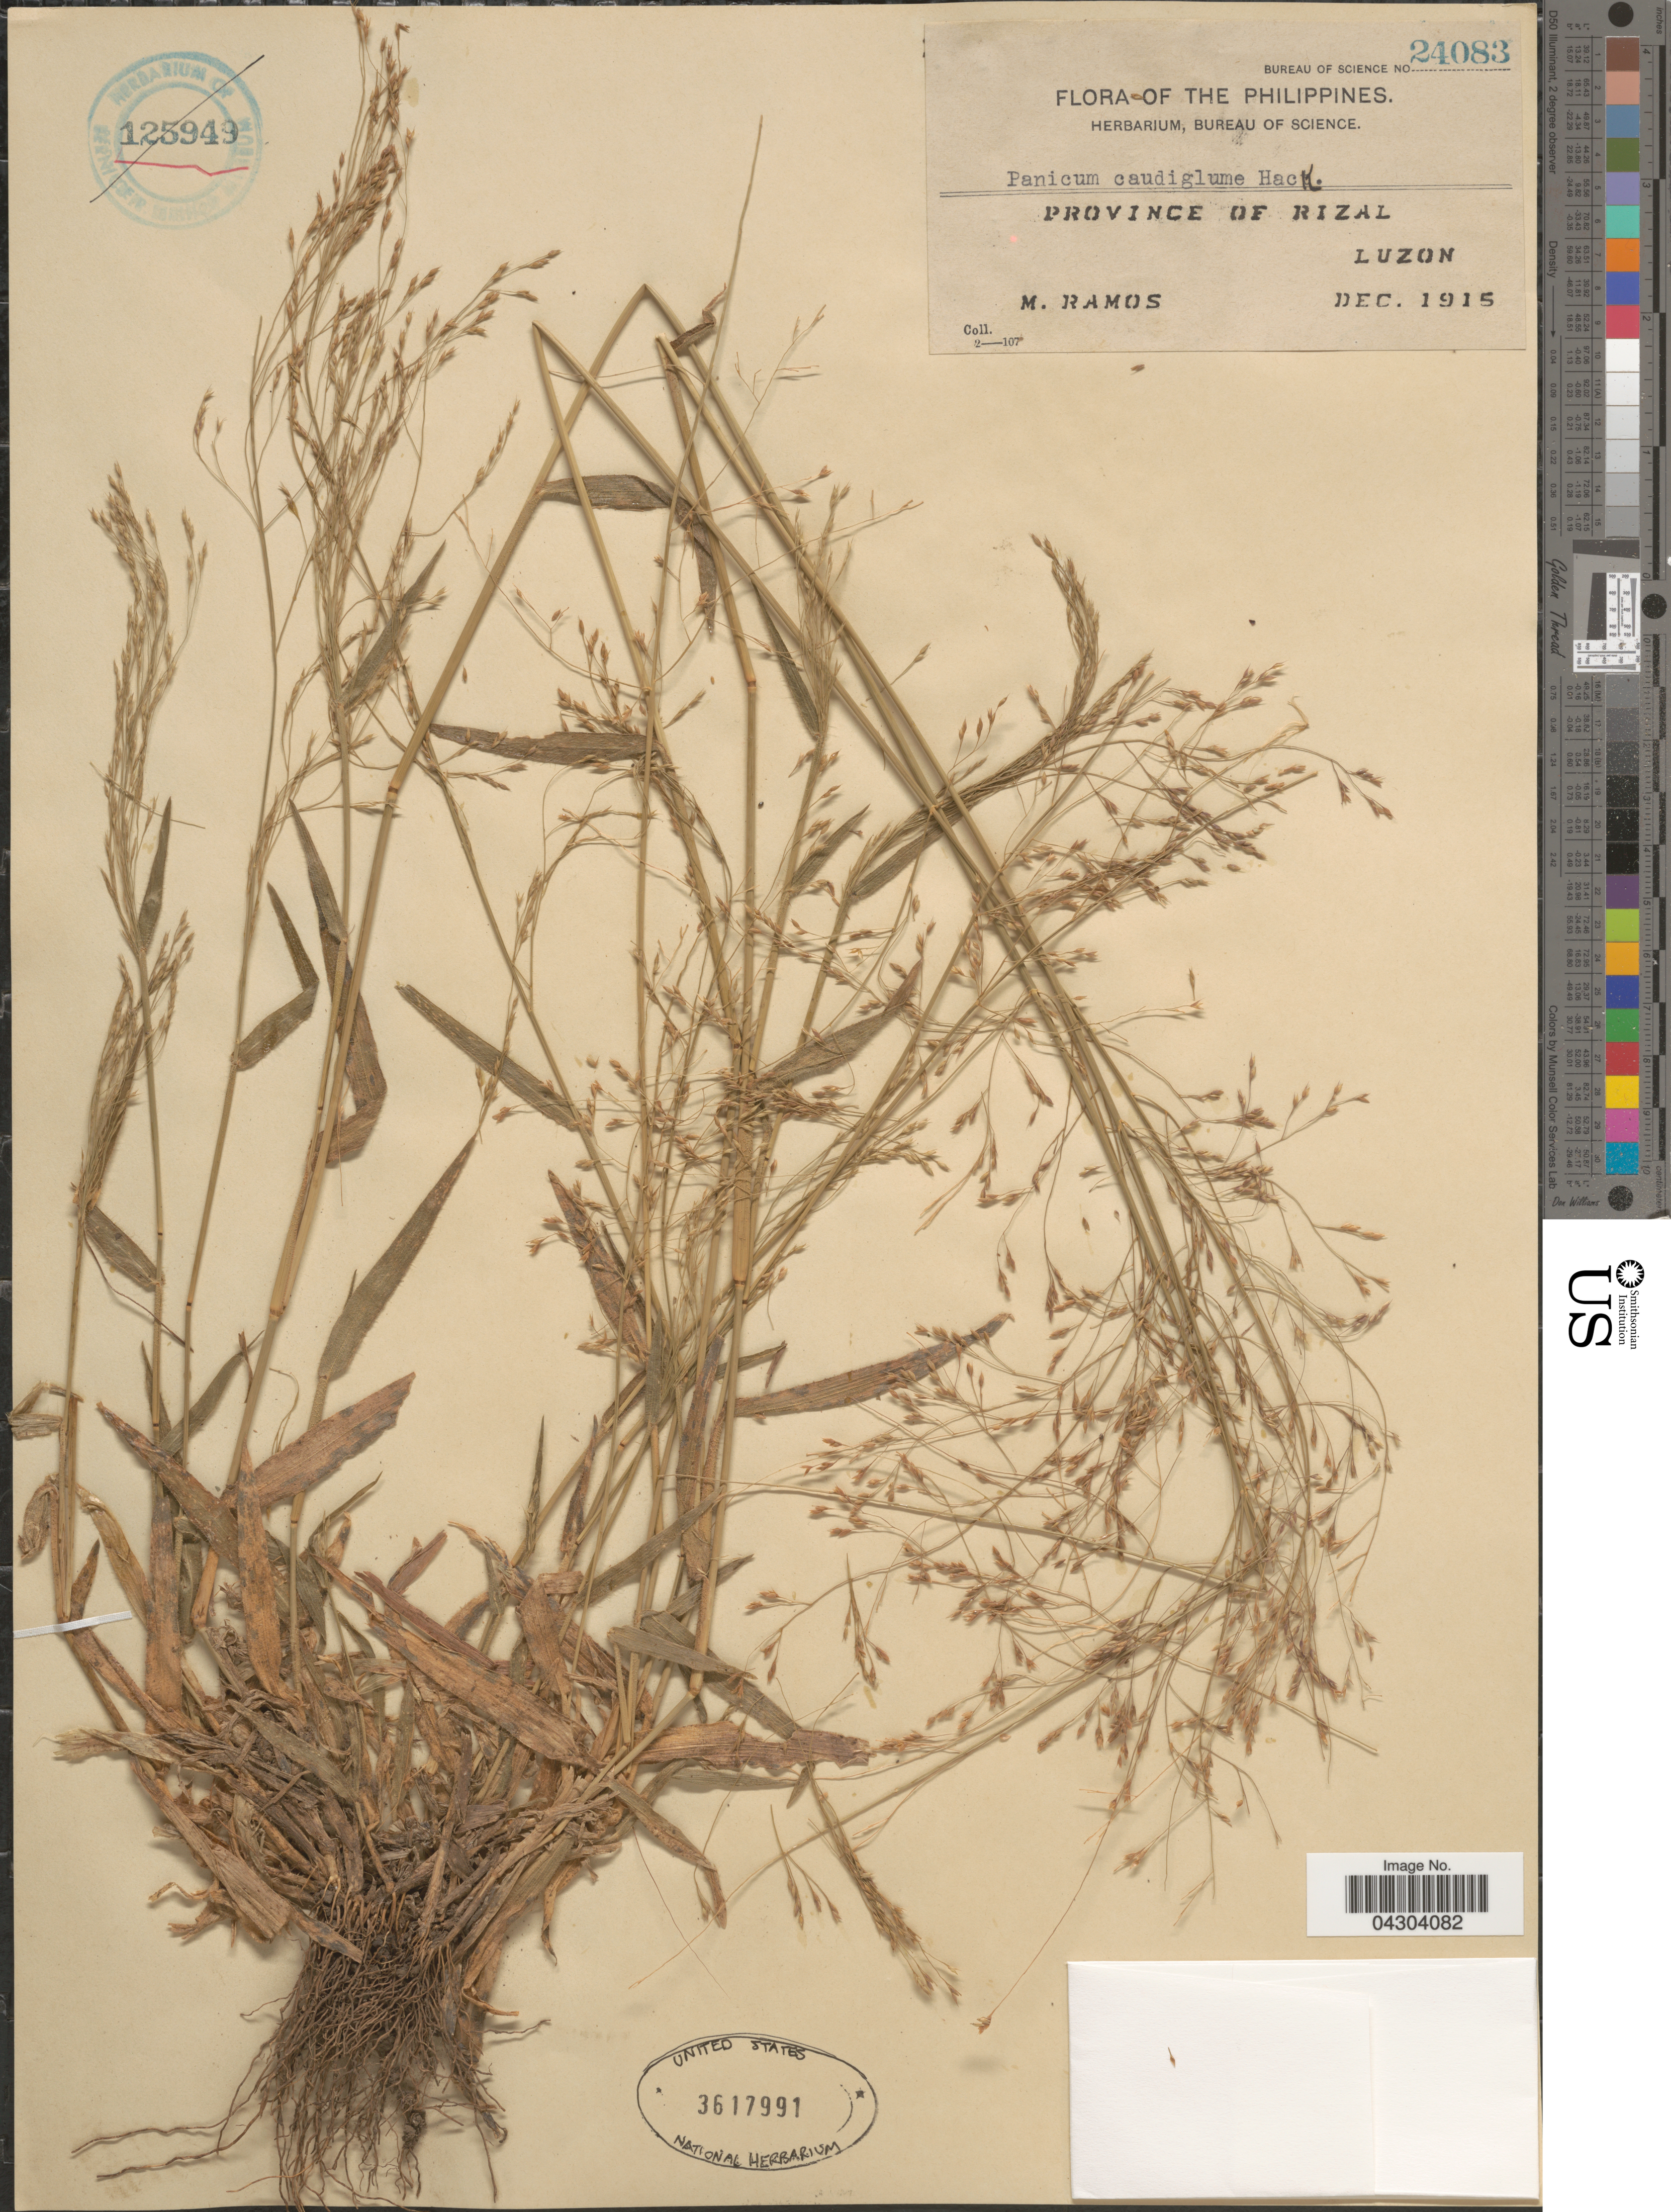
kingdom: Plantae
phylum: Tracheophyta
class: Liliopsida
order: Poales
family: Poaceae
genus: Panicum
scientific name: Panicum caudiglume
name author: Hack.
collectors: M. Ramos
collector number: Bureau of Science 24083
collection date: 1915-12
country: Philippines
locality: Province of Rizal. Luzon.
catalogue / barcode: US 3617991